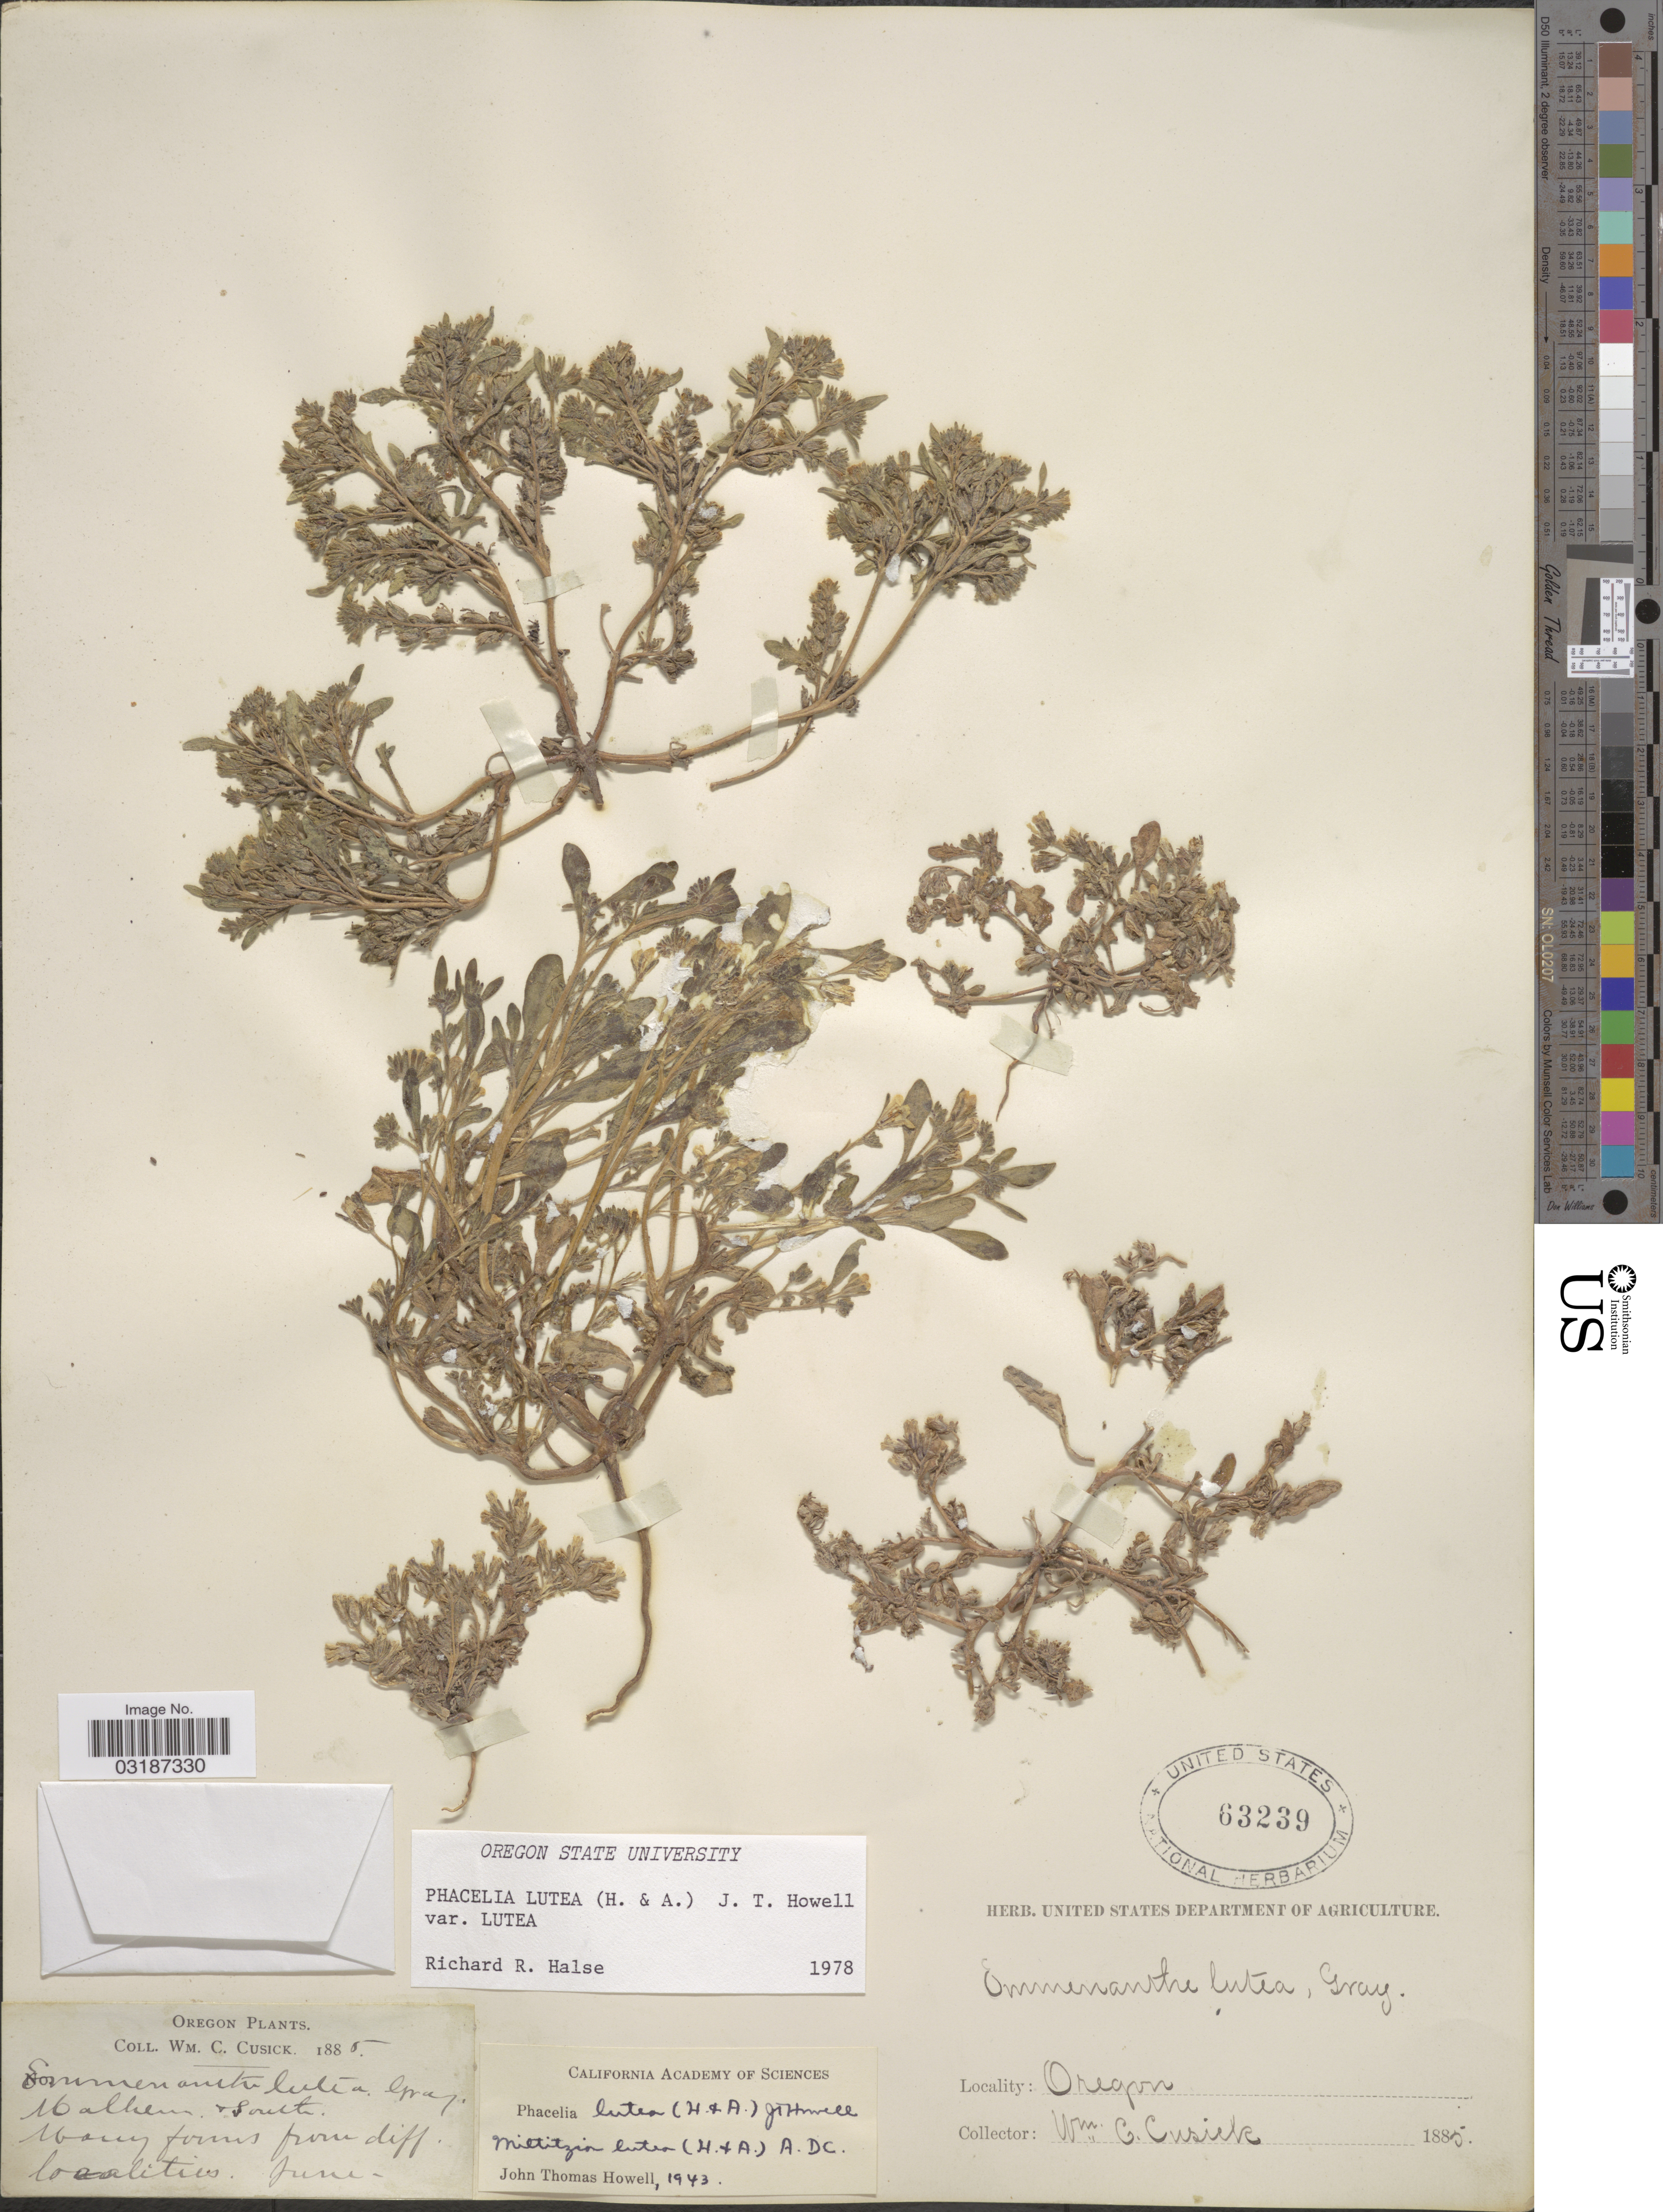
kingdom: Plantae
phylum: Tracheophyta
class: Magnoliopsida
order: Boraginales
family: Hydrophyllaceae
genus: Phacelia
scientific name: Phacelia lutea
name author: (Hook. & Arn.) J.T. Howell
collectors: W. C. Cusick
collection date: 1885-06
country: United States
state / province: Oregon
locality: Melheur South. Many forms from diff. localities.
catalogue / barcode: US 63239